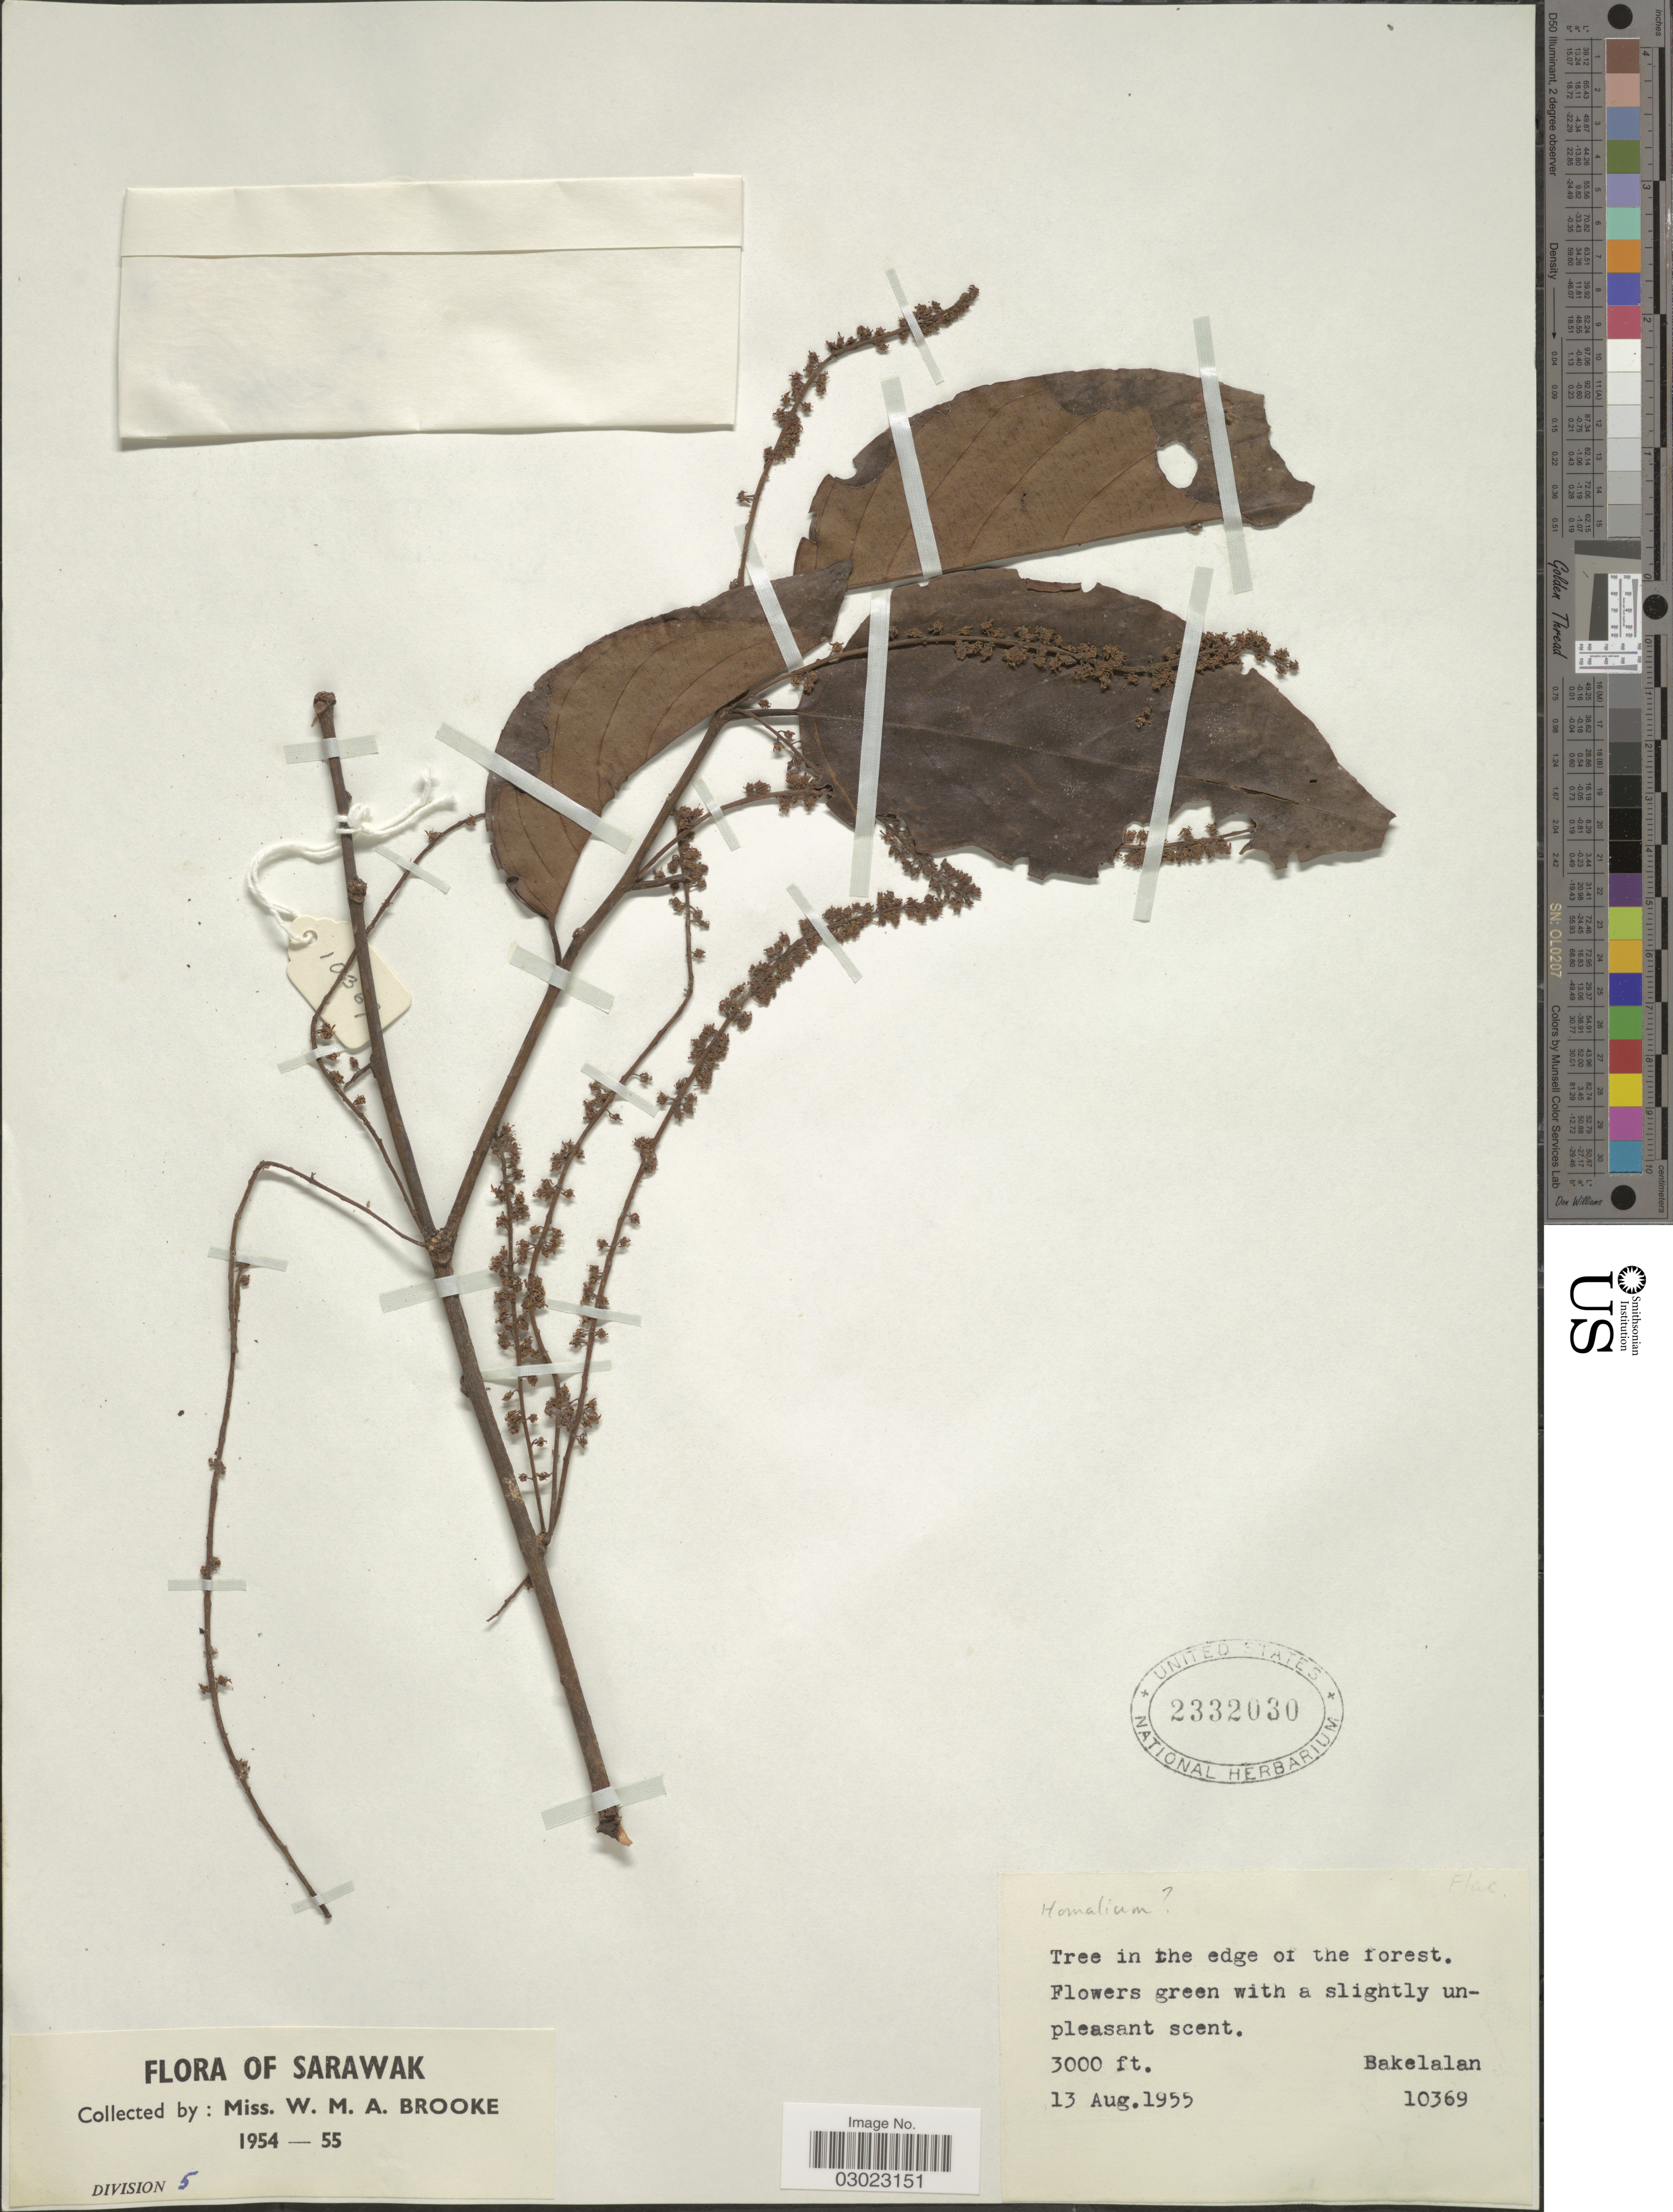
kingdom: Plantae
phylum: Tracheophyta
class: Magnoliopsida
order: Malpighiales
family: Salicaceae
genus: Homalium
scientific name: Homalium sp.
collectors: W. Brooke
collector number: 10369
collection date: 1955-08-13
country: Malaysia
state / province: Sarawak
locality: Bakelalan.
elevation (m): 914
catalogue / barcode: US 2332030